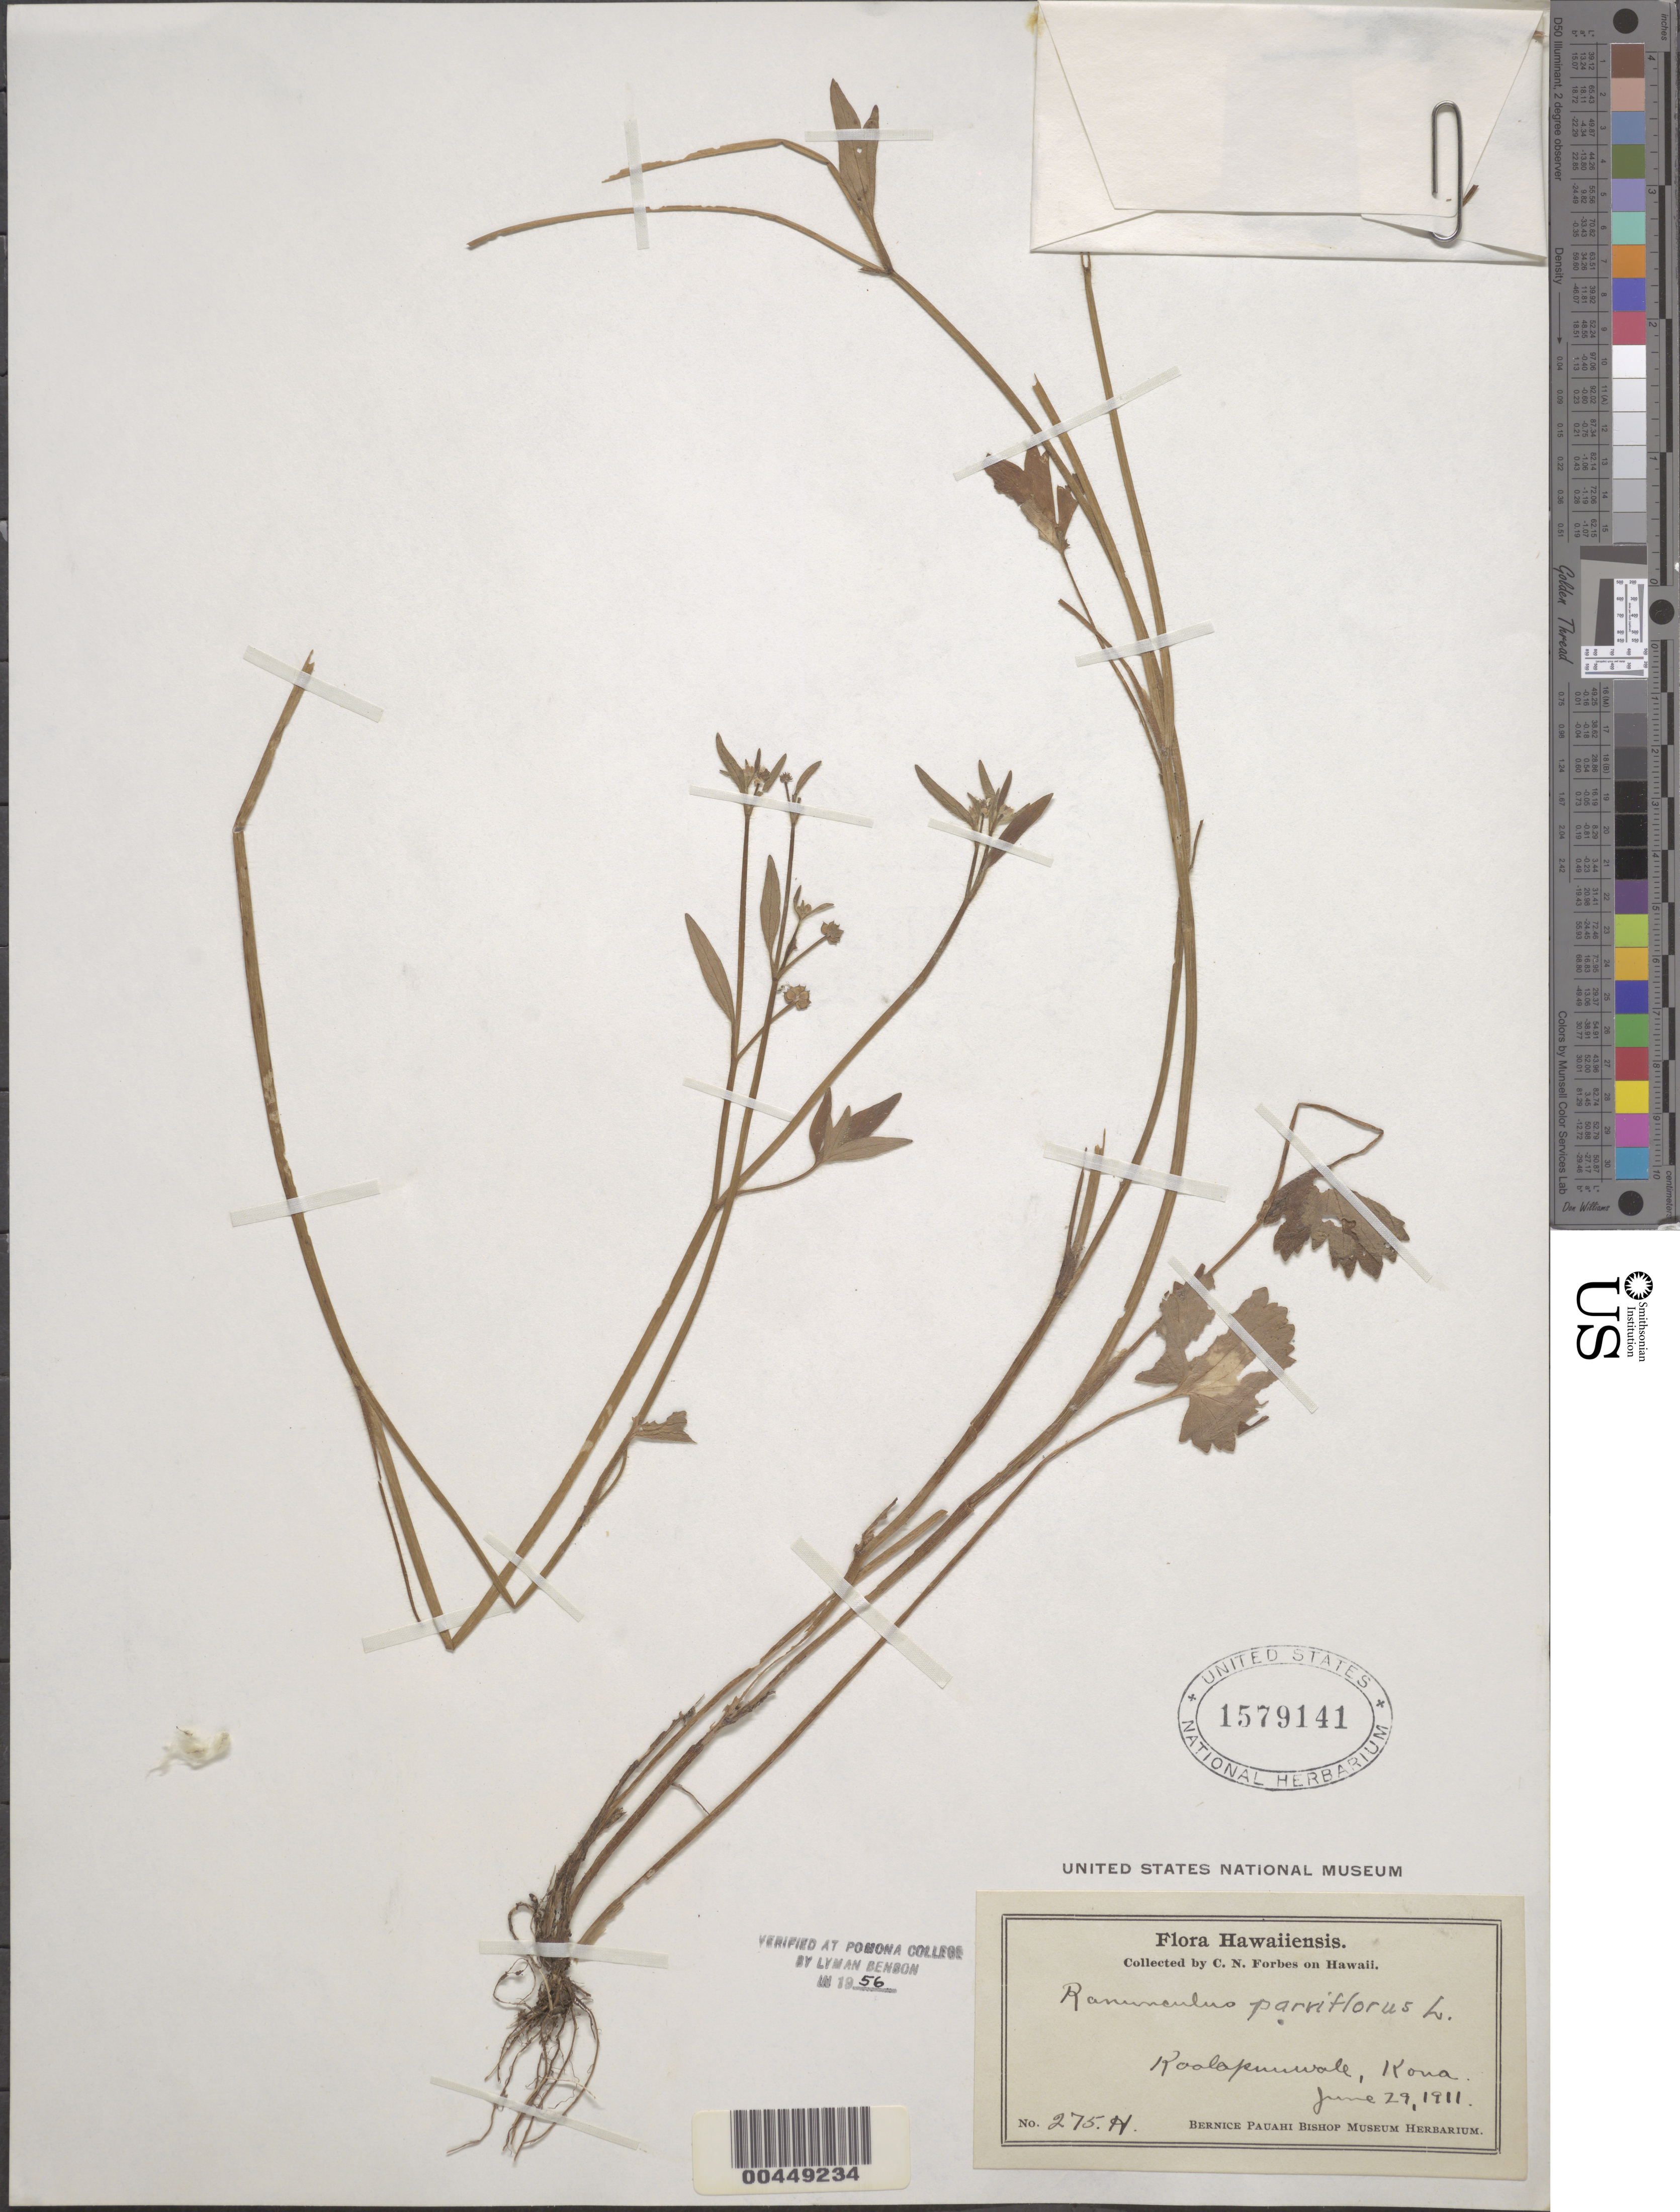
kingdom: Plantae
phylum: Tracheophyta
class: Magnoliopsida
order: Ranunculales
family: Ranunculaceae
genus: Ranunculus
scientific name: Ranunculus parviflorus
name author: L.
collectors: C. N. Forbes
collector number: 275.H.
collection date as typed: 29 Jun 1911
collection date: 1911-06-29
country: United States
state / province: Hawaii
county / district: Hawaii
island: Hawaii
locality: Koolapuuwale, Kona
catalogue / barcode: US 1579141